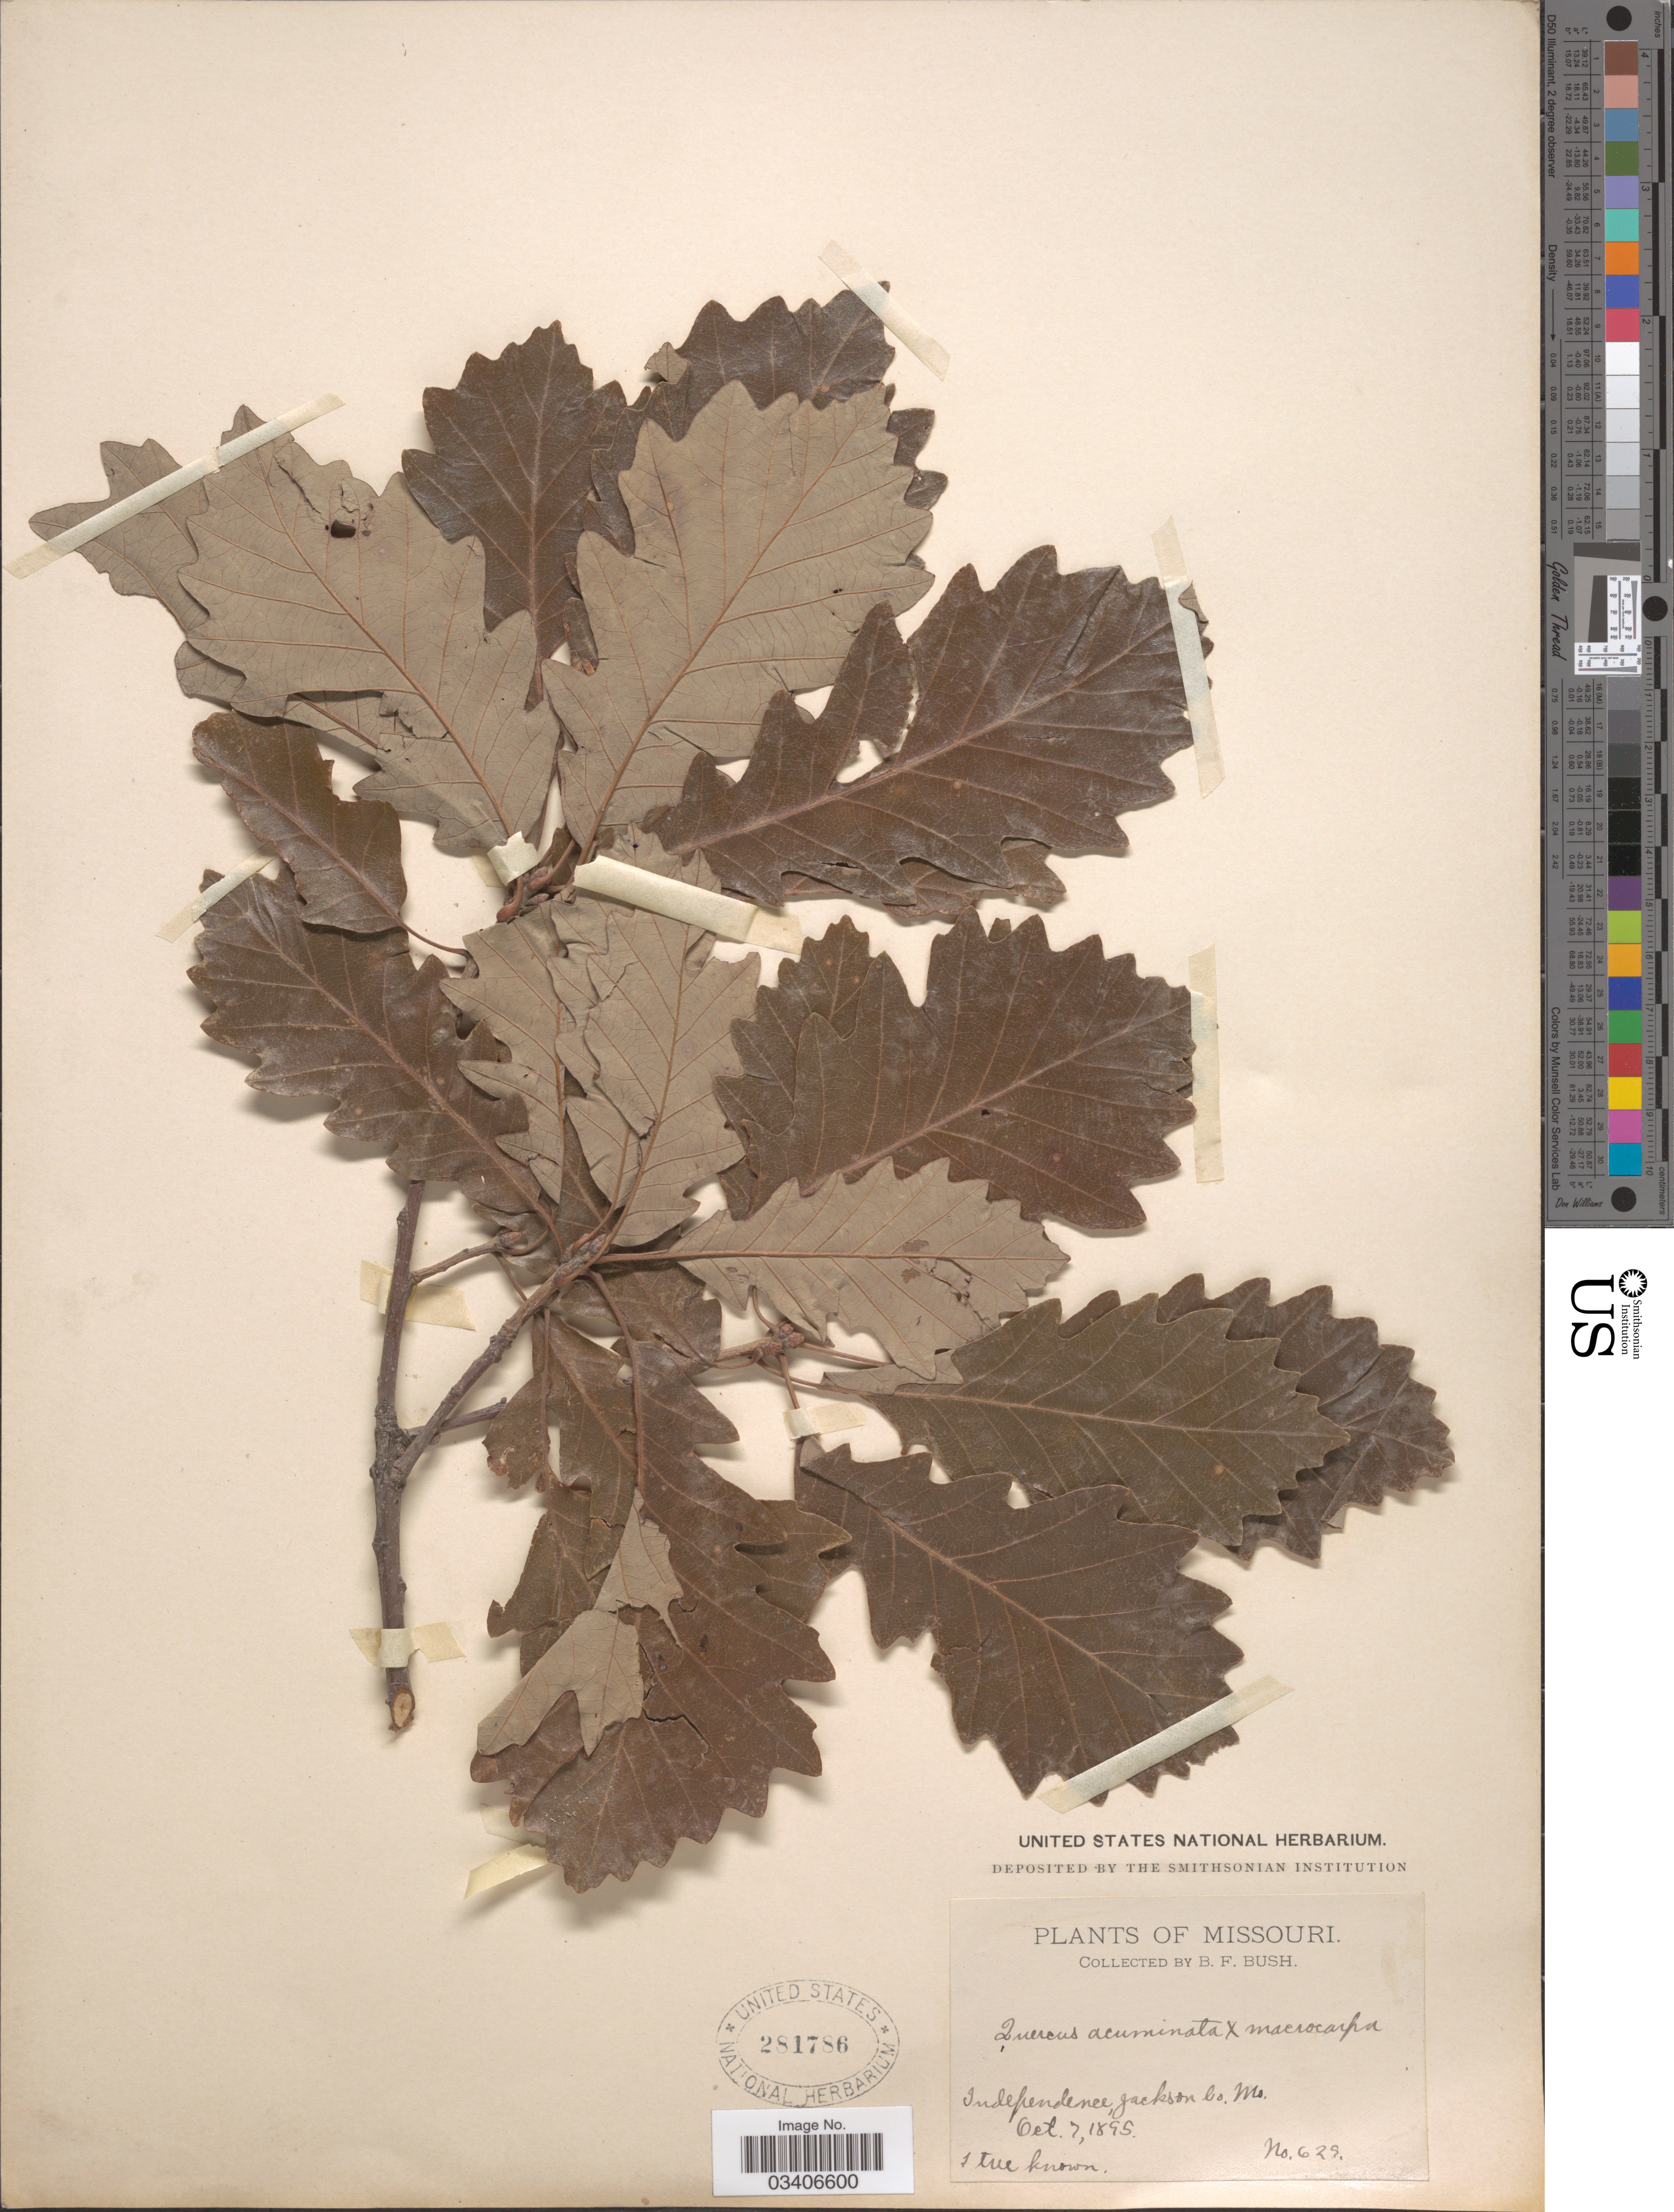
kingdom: Plantae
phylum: Tracheophyta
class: Magnoliopsida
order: Fagales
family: Fagaceae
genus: Quercus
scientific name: Quercus macrocarpa x Q. acuminata Roxb.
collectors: B. F. Bush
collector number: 629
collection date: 1895-10-07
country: United States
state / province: Missouri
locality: Independence, Jackson Co.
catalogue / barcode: US 281786